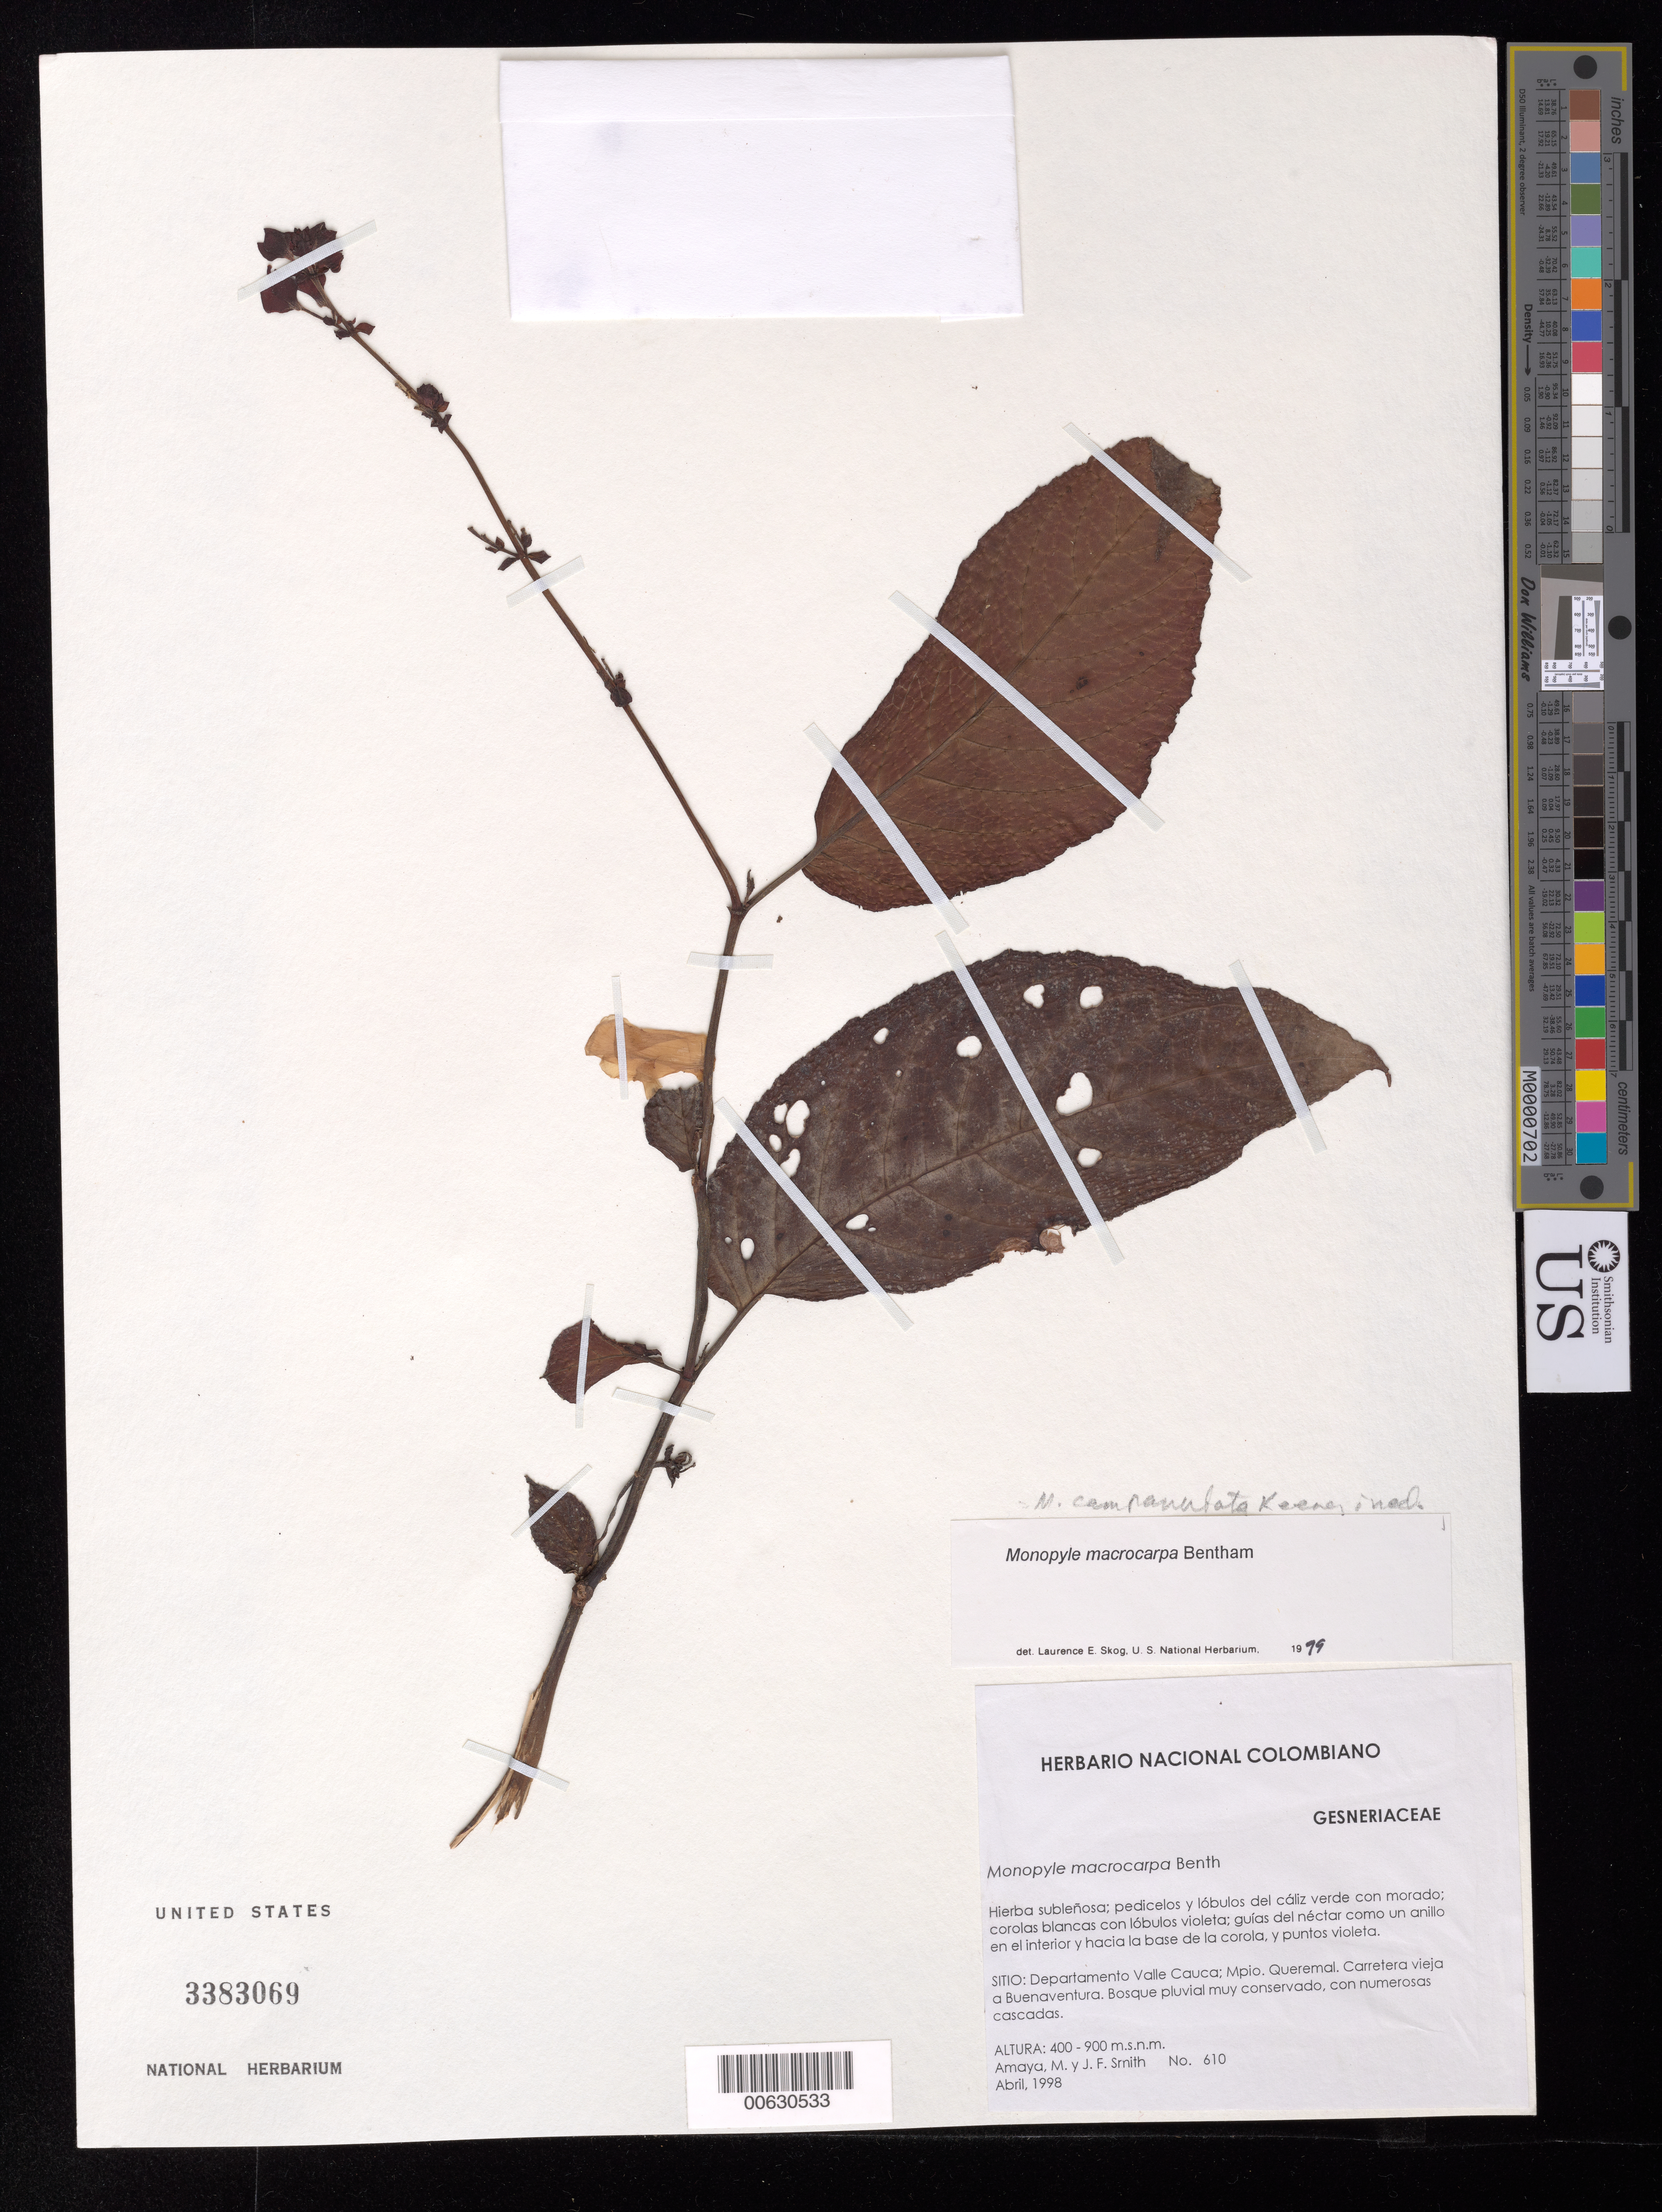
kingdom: Plantae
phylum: Tracheophyta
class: Magnoliopsida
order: Lamiales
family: Gesneriaceae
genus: Monopyle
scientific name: Monopyle macrocarpa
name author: Benth.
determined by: Skog, Laurence E.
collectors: M. Amaya & J. F. Smith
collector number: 610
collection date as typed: Apr 1998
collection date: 1998-04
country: Colombia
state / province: Valle del Cauca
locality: Mpio. Queremal. Carretera vieja a Buenaventura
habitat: Bosque pluvial muy conservado, con numerosas cascadas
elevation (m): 400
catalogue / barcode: US 3383069